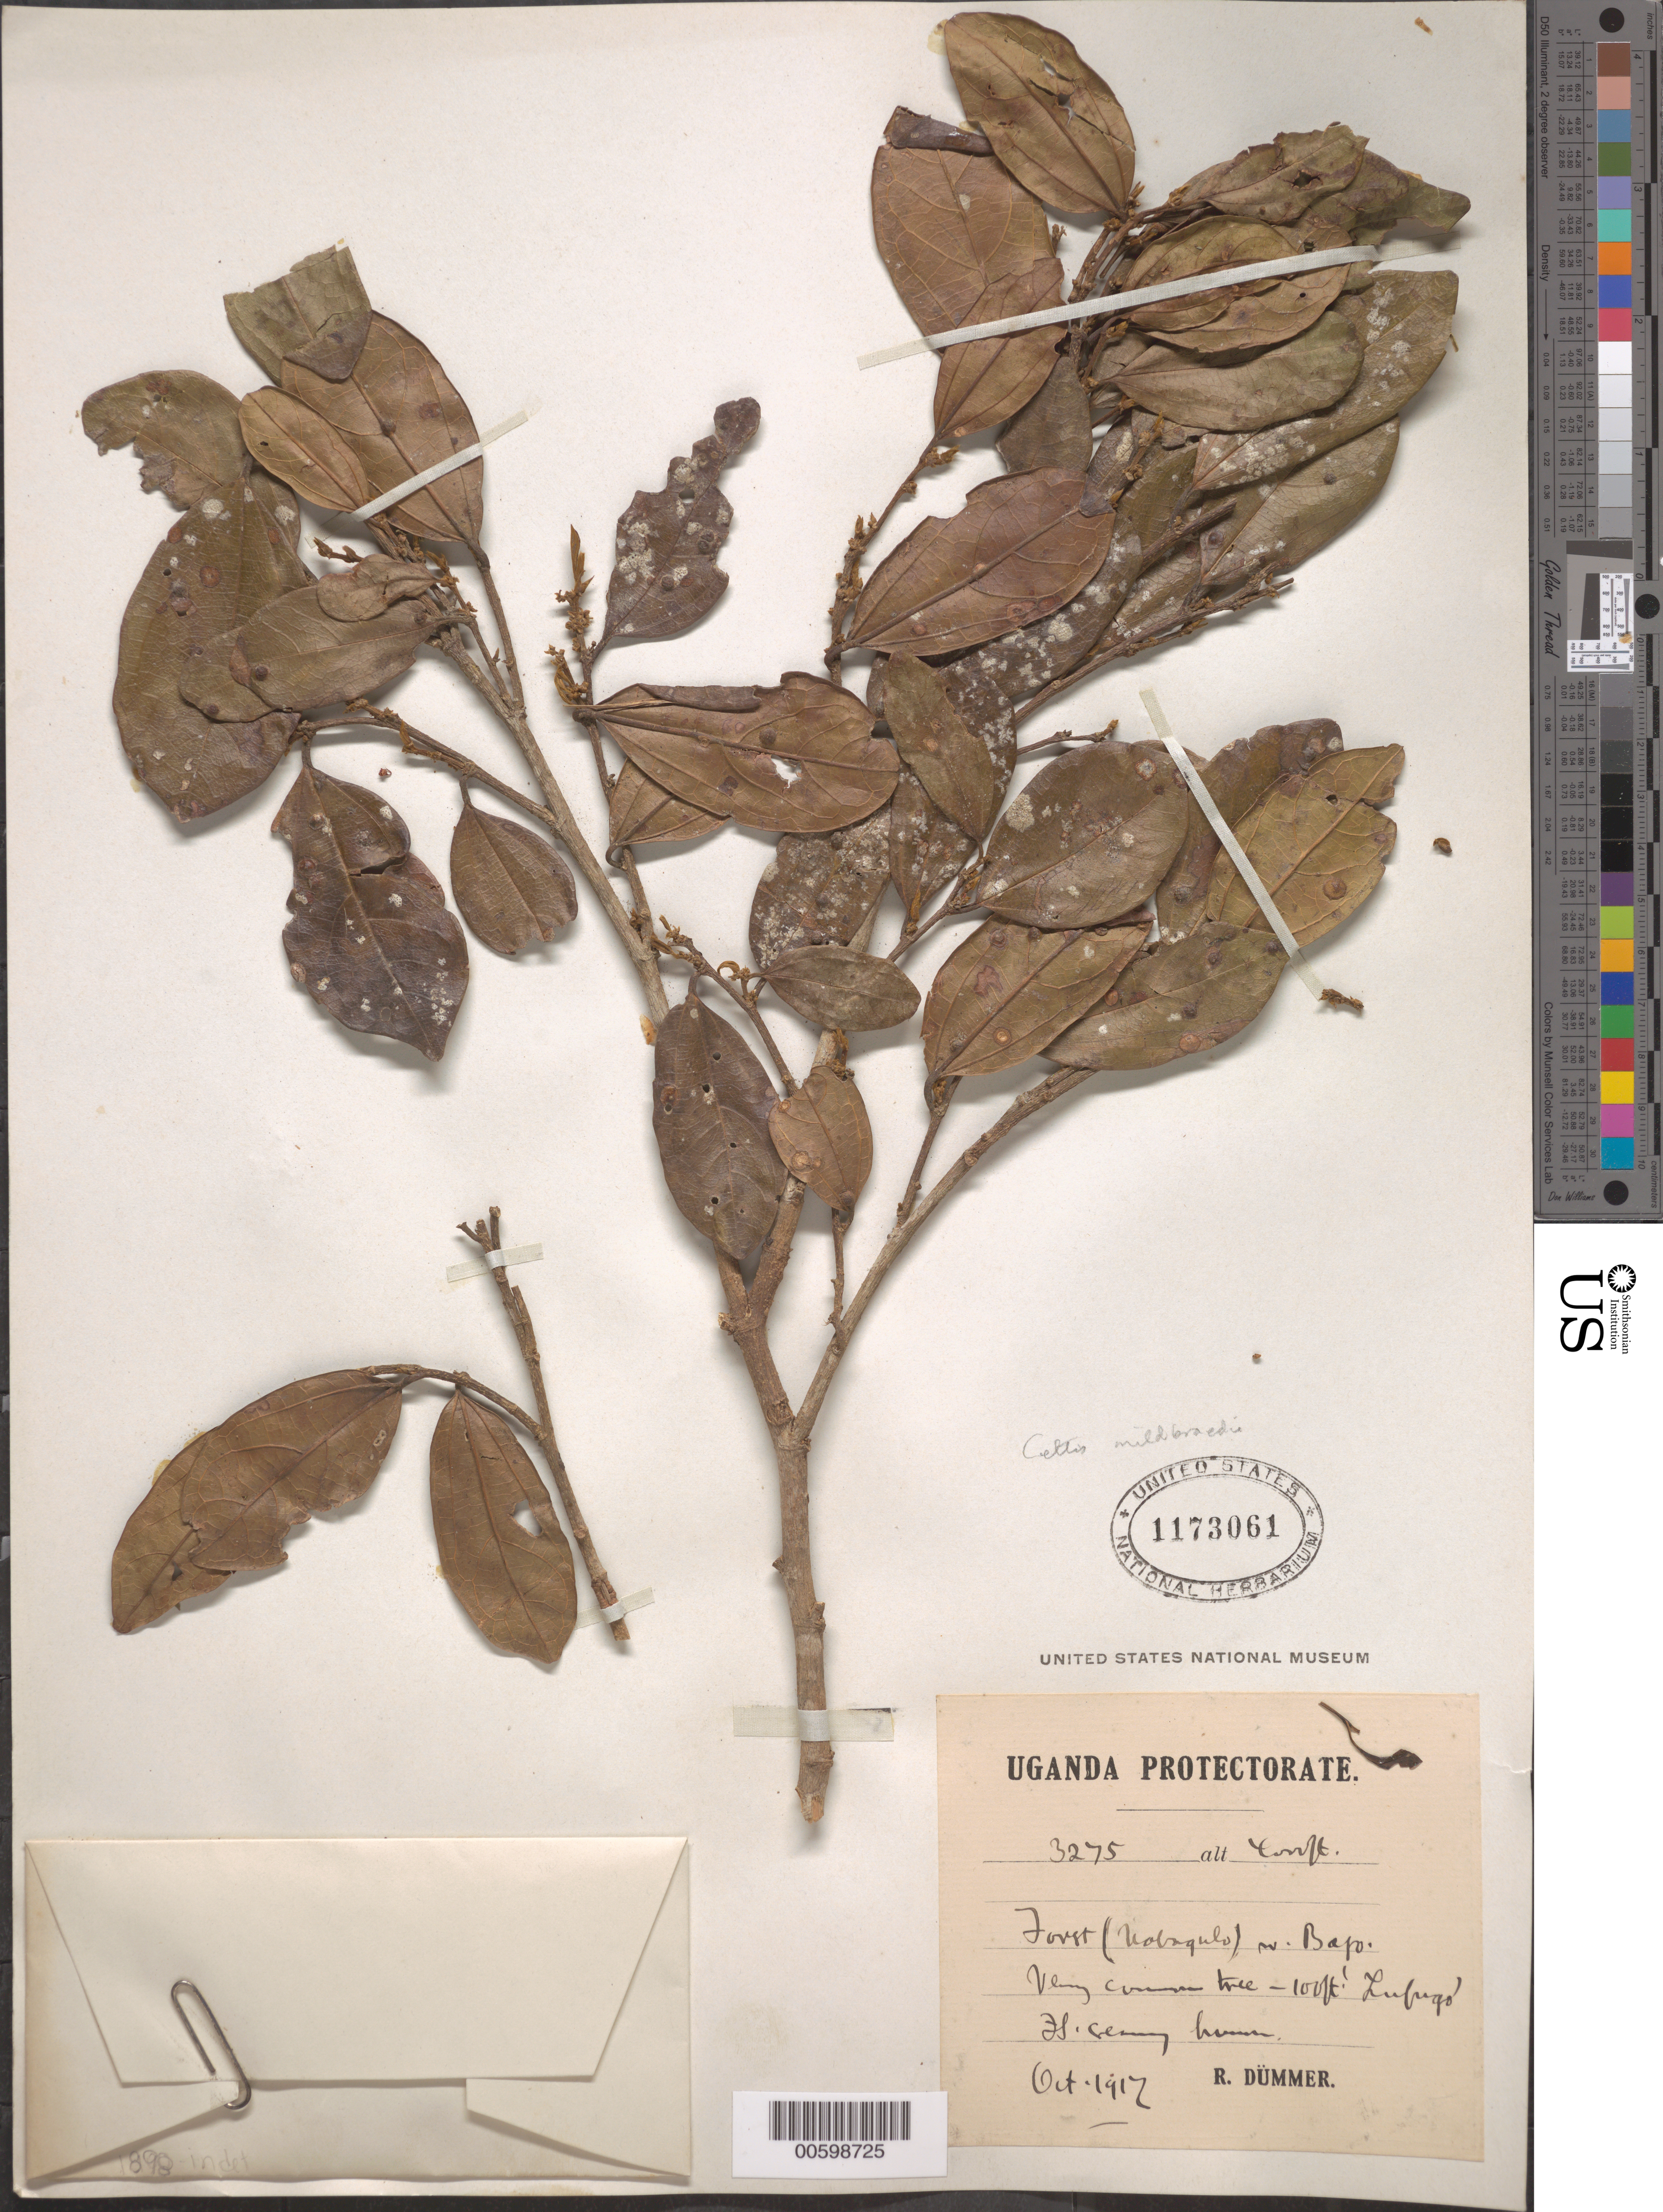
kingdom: Plantae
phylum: Tracheophyta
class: Magnoliopsida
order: Rosales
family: Cannabaceae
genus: Celtis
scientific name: Celtis mildbraedii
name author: Engl.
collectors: R. A. Dümmer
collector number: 3275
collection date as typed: Oct 1917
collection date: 1917-10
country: Uganda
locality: Forest (Mabagulo) w. Bajo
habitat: Very Common tree - 100ft. "Zufugo", flowers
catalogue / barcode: US 1173061